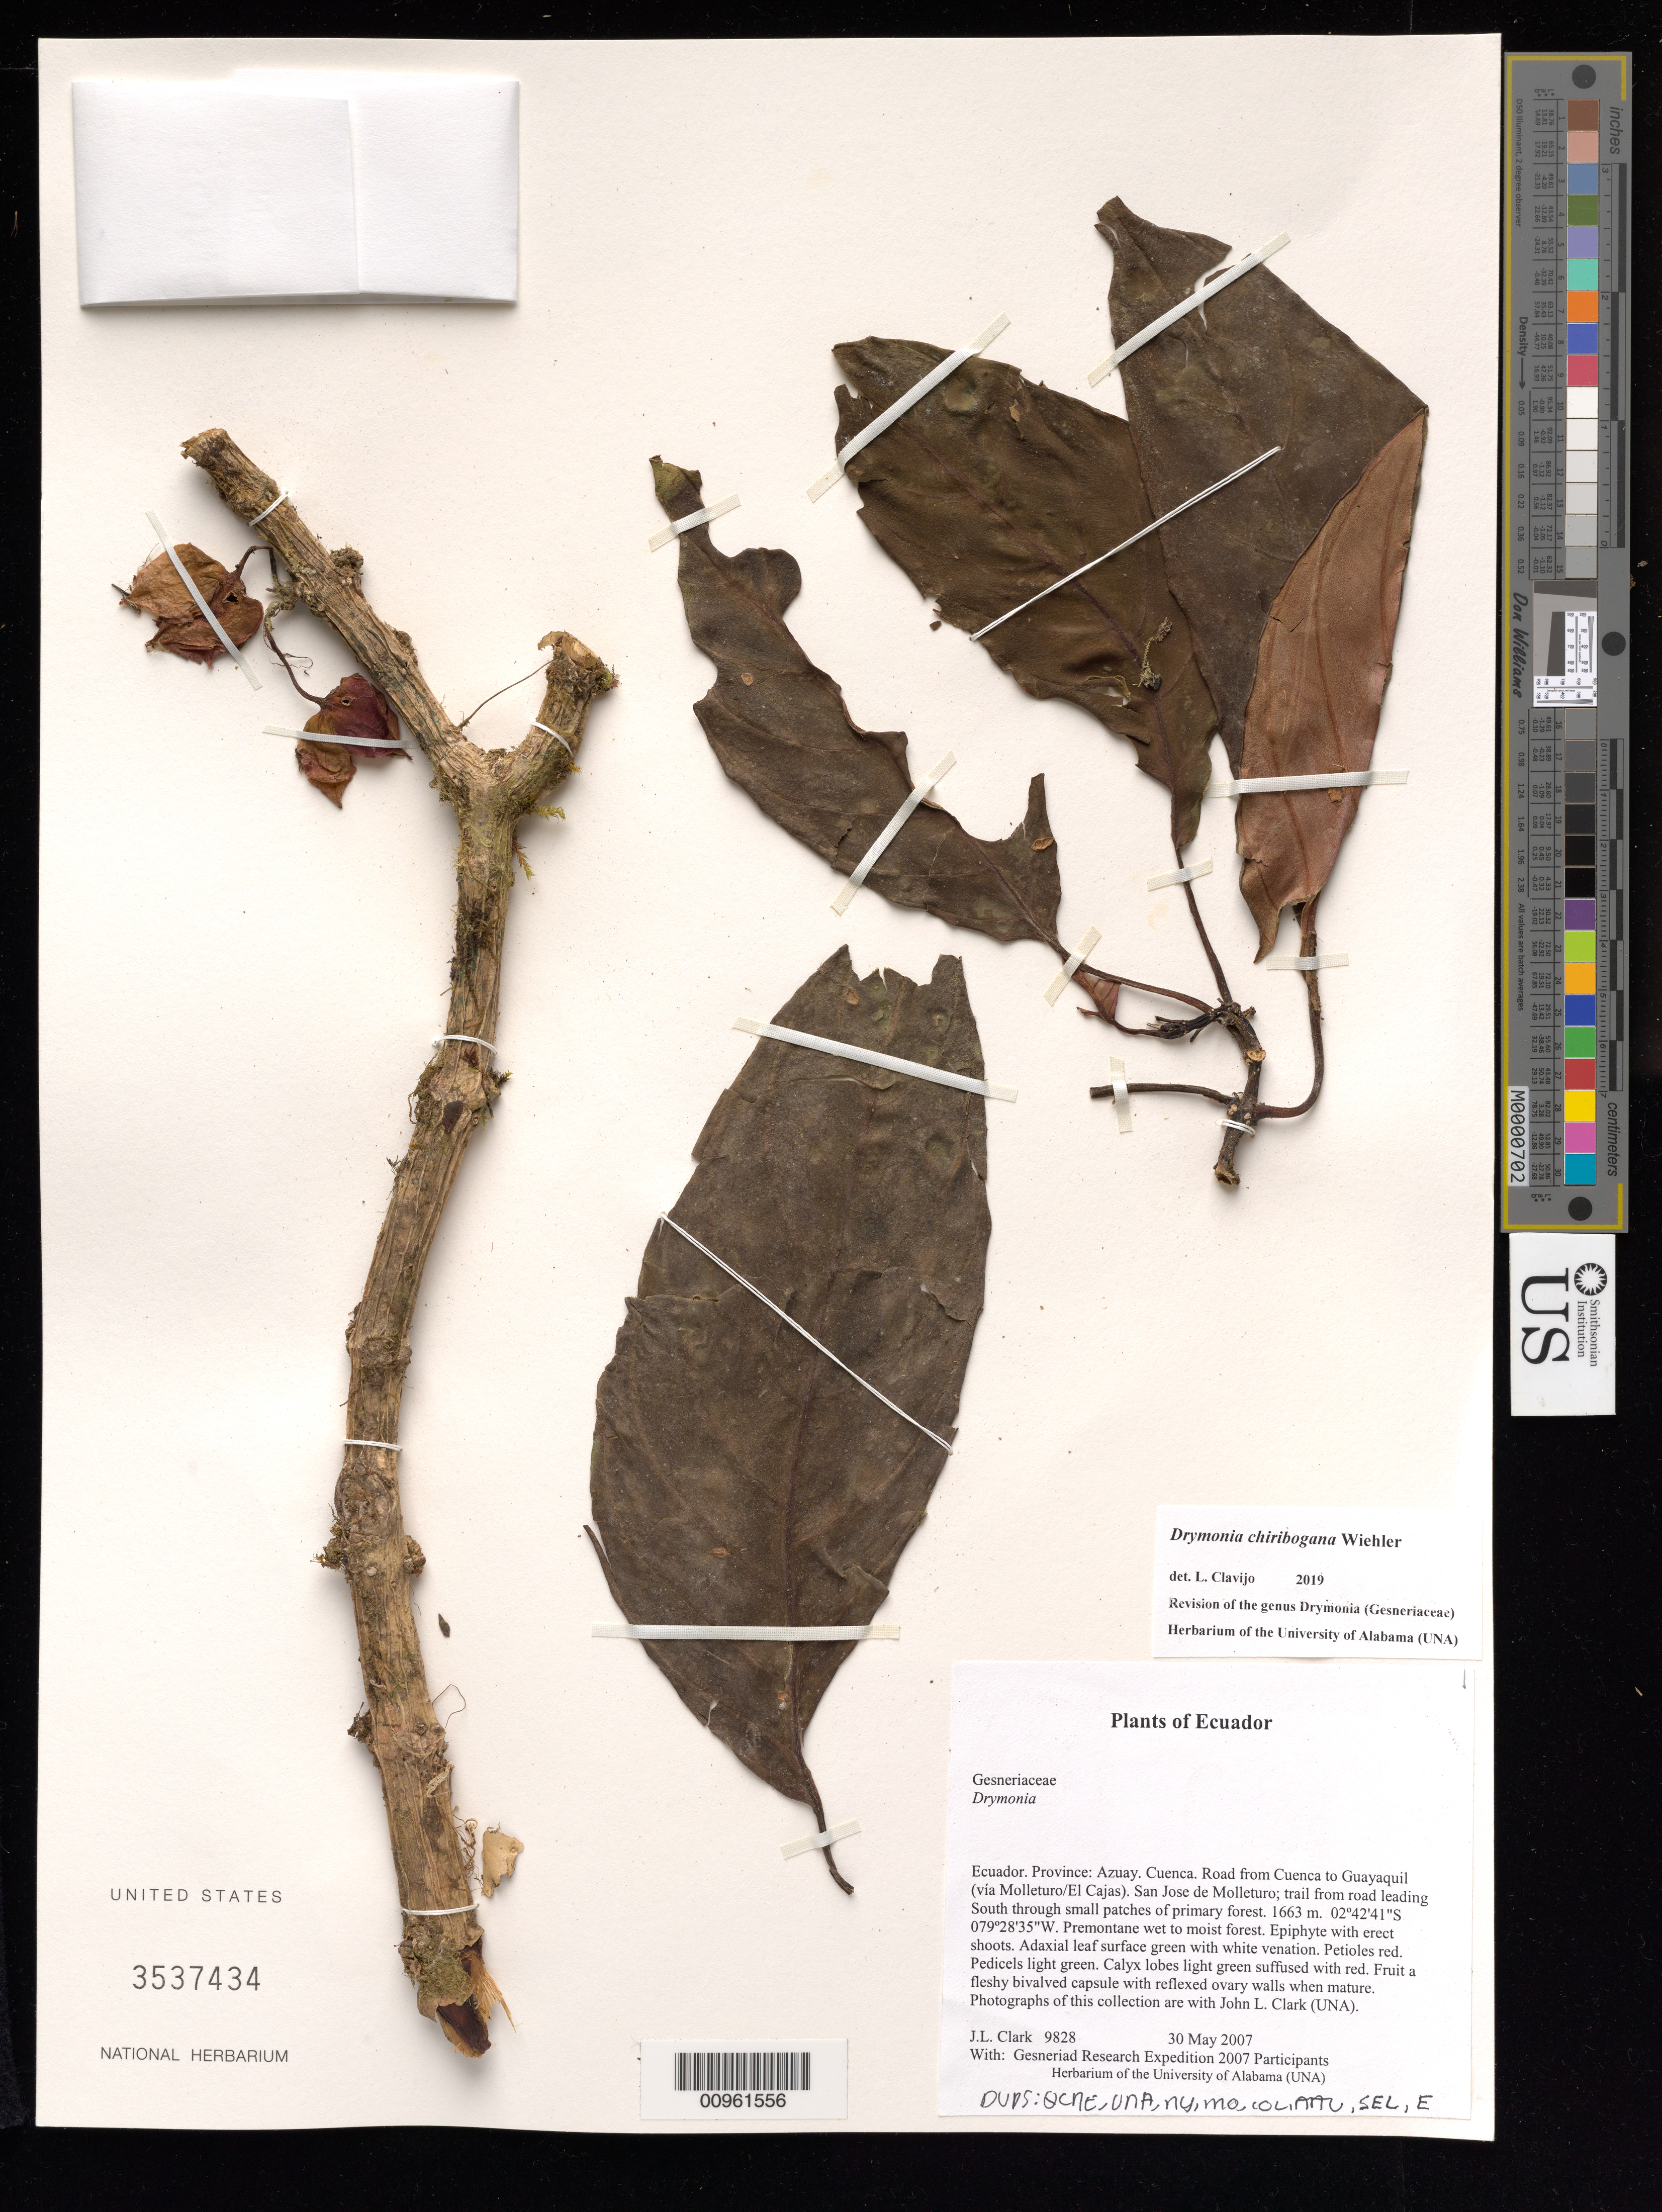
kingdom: Plantae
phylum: Tracheophyta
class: Magnoliopsida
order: Lamiales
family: Gesneriaceae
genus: Drymonia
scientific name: Drymonia sp.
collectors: J. L. Clark & Gesneriad Research Expedition 2007 Participants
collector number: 9828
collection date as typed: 30 May 2007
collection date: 2007-05-30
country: Ecuador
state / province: Azuay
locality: Cuenca. Road from Cuenca to Guayaquil (vía Molleturo/El Cajas). San Jose de Molleturo; trail from road leading South through small patches of primary forest.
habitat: Premontane wet to moist forest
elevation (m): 1663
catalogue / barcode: US 3537434